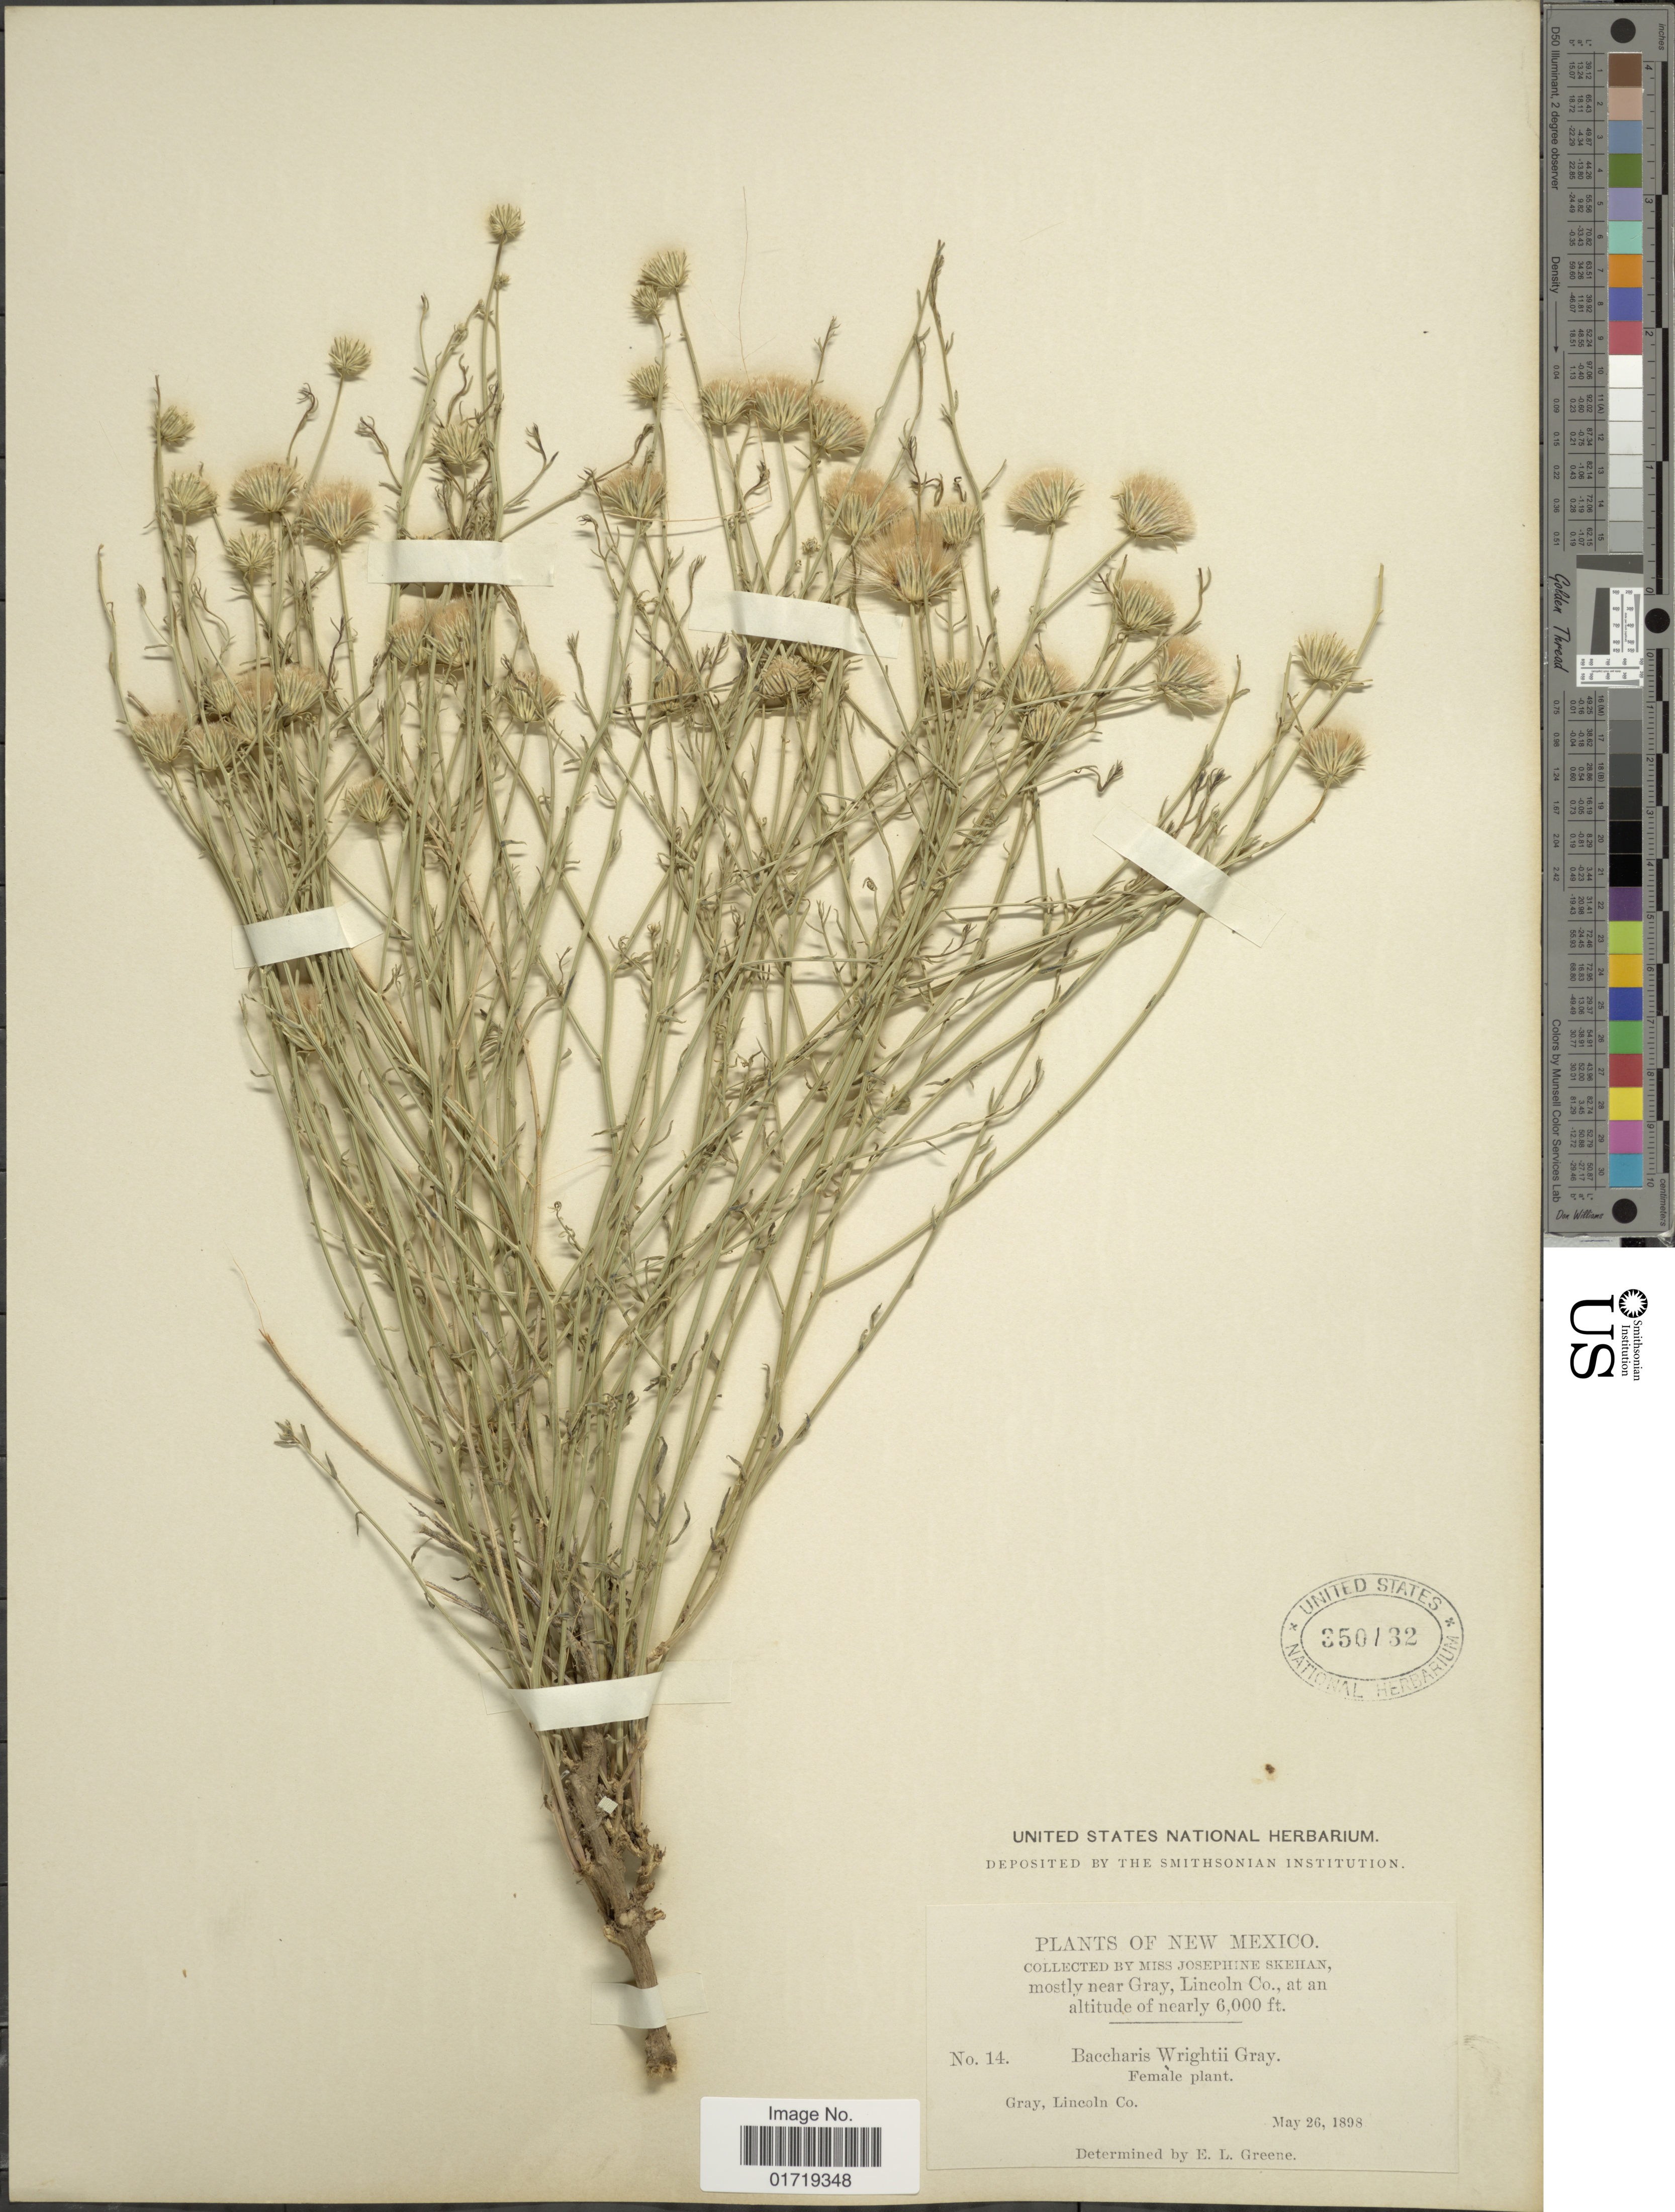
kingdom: Plantae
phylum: Tracheophyta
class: Magnoliopsida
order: Asterales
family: Asteraceae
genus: Baccharis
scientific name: Baccharis wrightii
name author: A. Gray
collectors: J. Skehan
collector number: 14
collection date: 1898-05-26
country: United States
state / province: New Mexico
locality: Mostly near Gray, Lincoln Co., Gray, Lincoln Co.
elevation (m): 1829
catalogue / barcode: US 350132